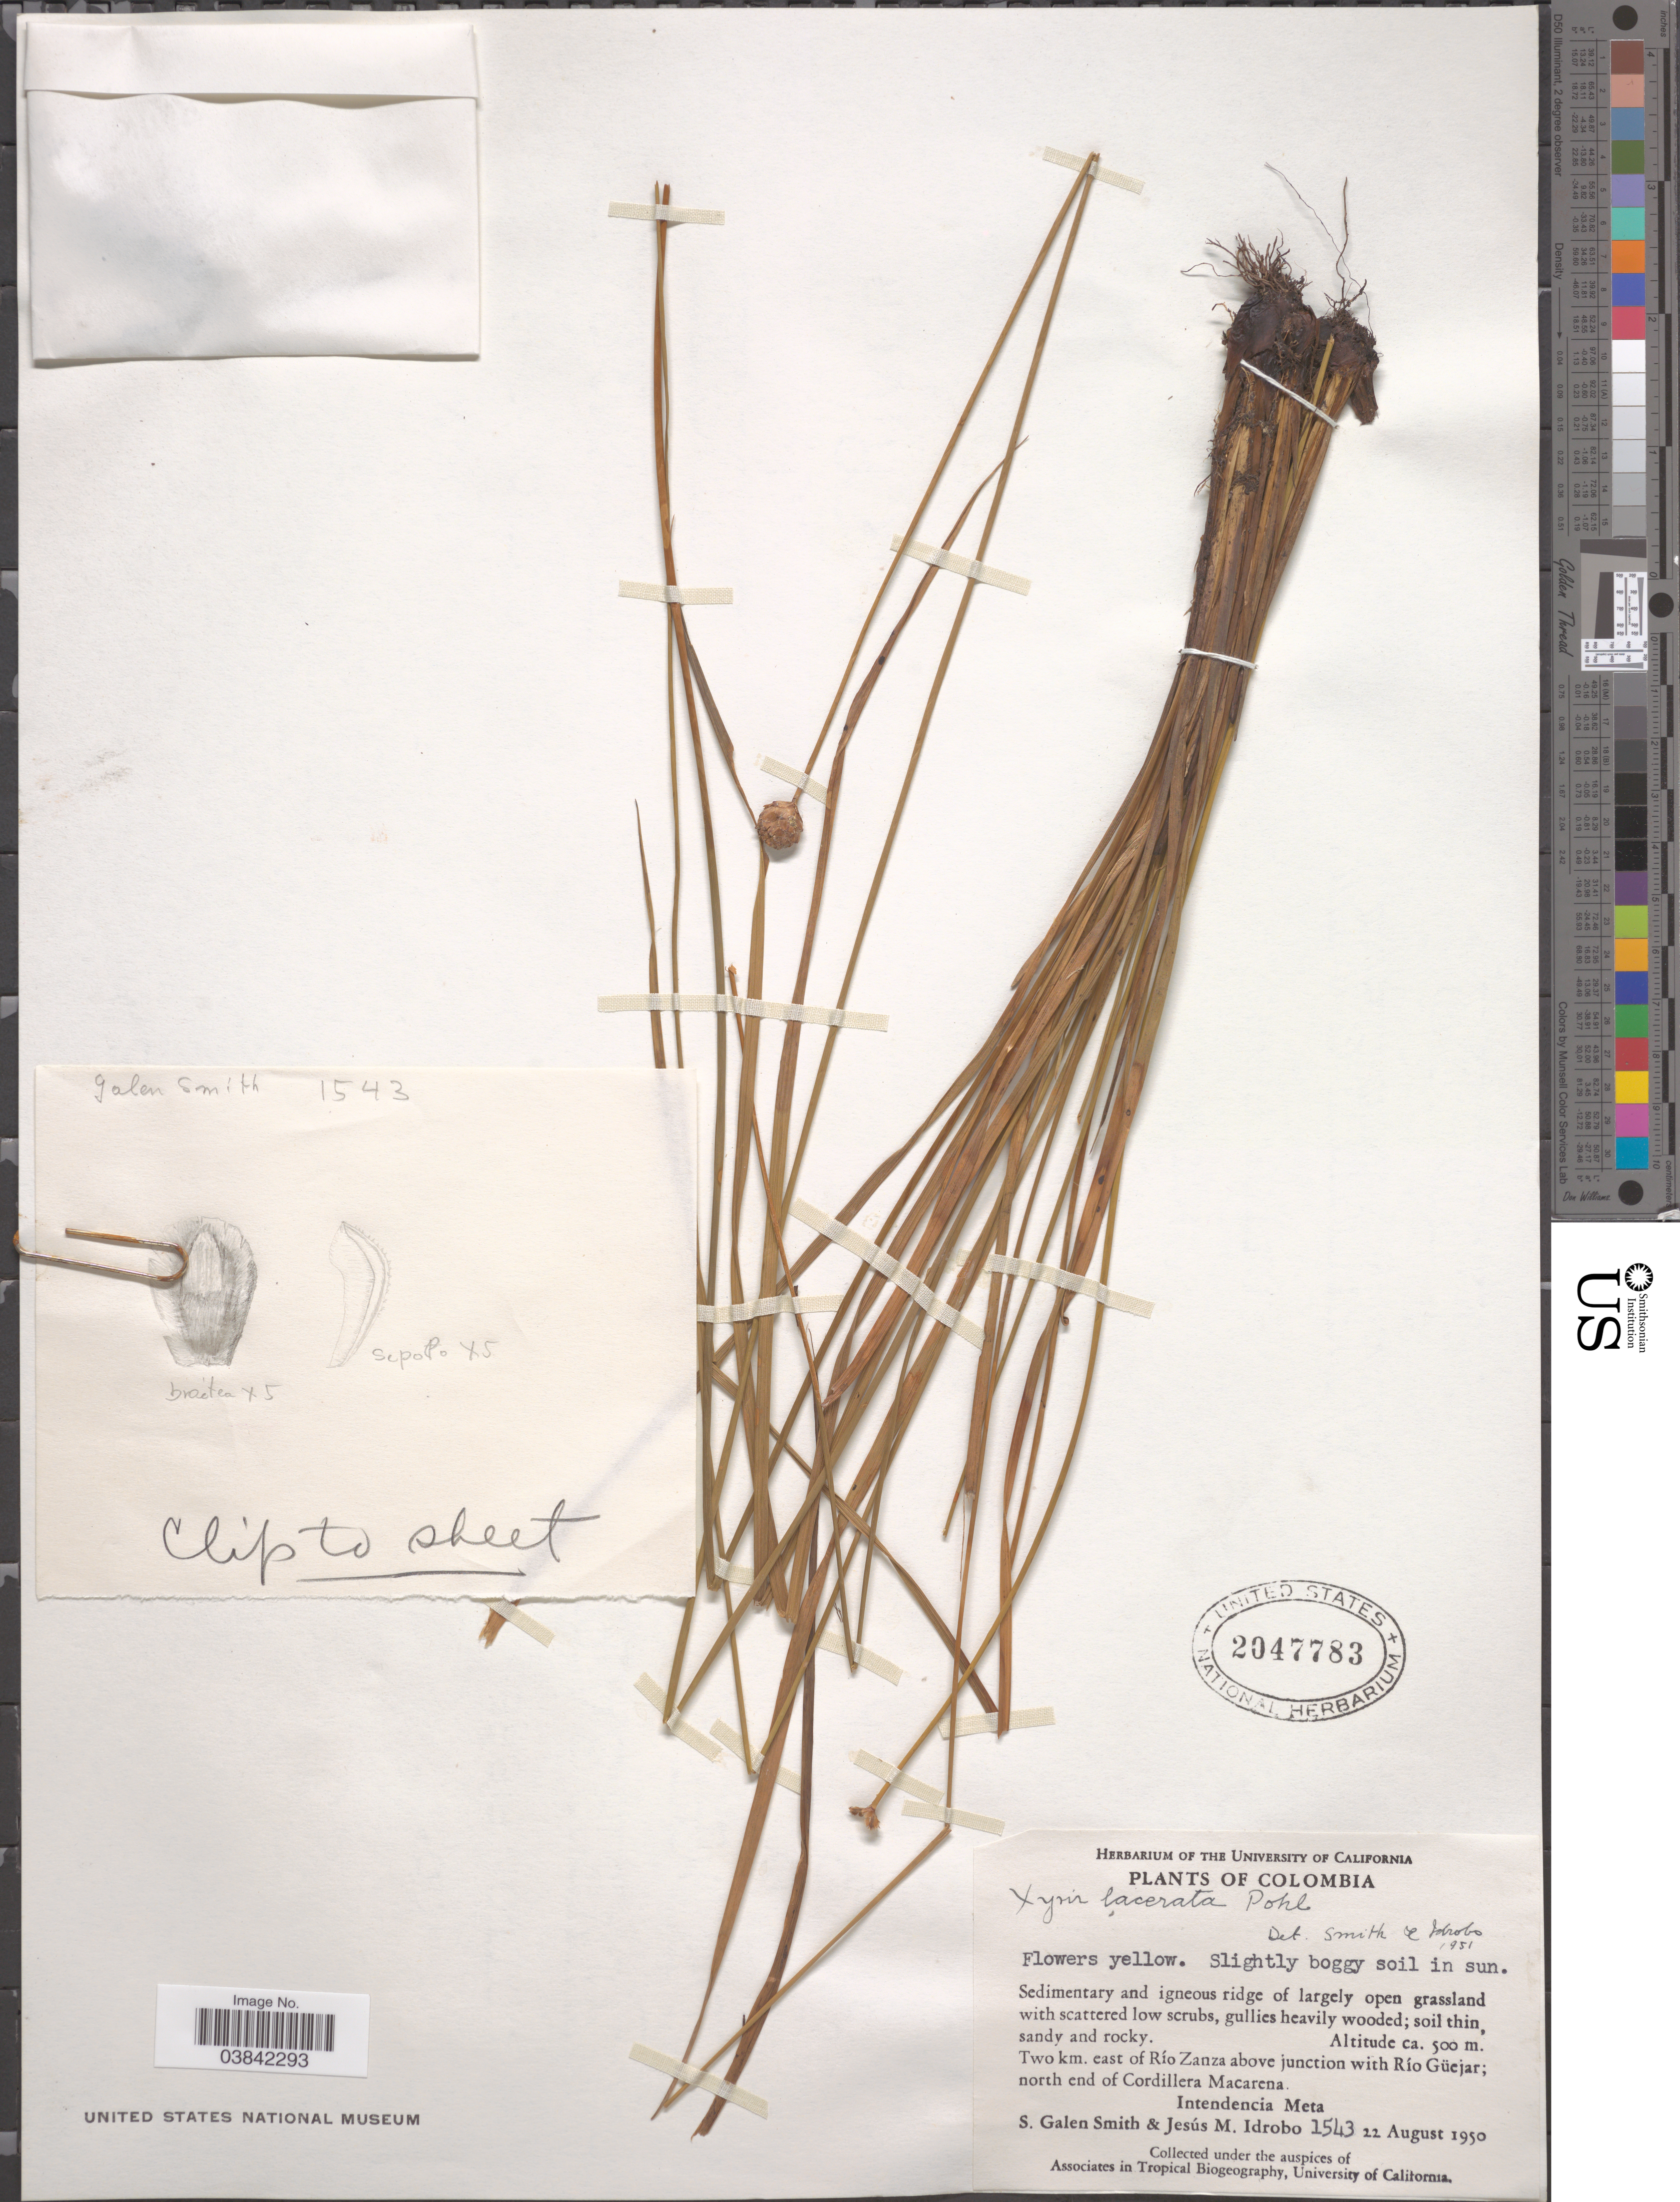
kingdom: Plantae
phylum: Tracheophyta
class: Liliopsida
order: Poales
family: Xyridaceae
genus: Xyris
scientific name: Xyris lacerata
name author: Pohl ex Seub.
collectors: S. G. Smith & J. M. Idrobo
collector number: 1543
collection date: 1950-08-22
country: Colombia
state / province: Meta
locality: Two km. east of Río Zanza above junction with Río Güejar; north end of Cordillera Macarena. Intendencia Meta.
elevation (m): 500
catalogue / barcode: US 2047783